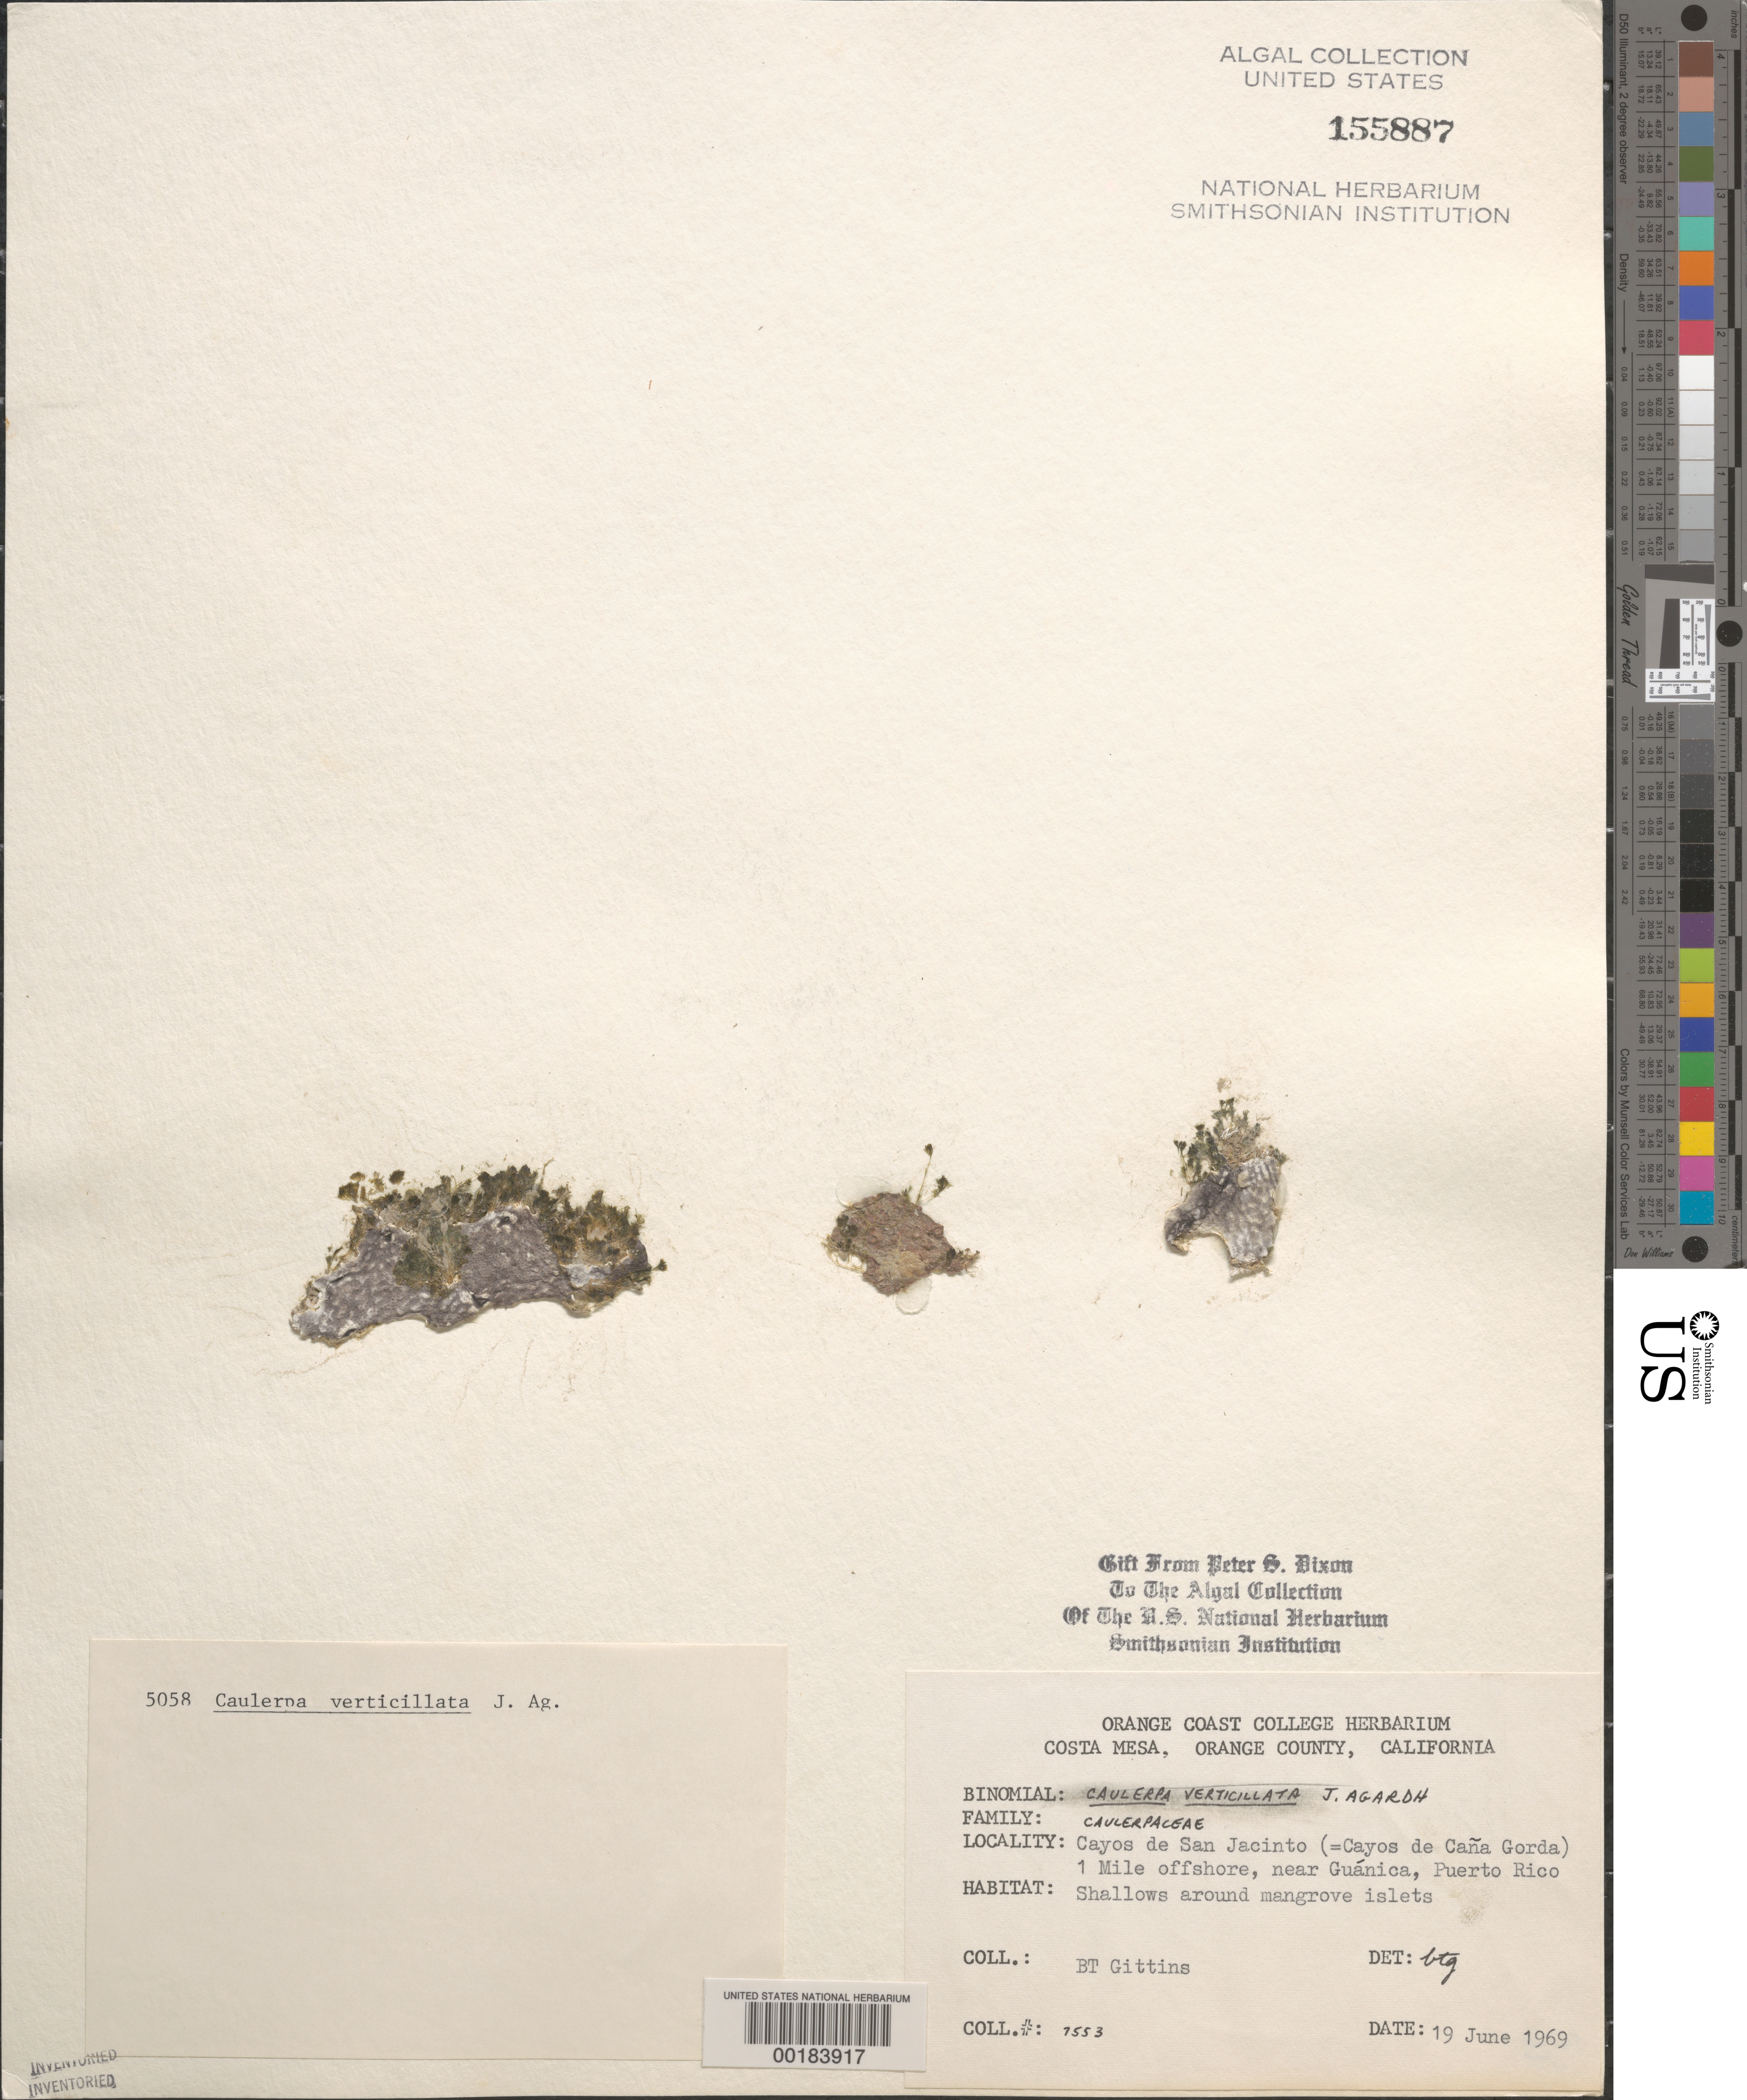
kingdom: Plantae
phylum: Chlorophyta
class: Ulvophyceae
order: Bryopsidales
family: Caulerpaceae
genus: Caulerpa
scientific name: Caulerpa verticillata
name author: J. Agardh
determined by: Gittins, B. T.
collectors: B. Gittins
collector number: BTG 7553 & PSD 5058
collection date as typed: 19 Jun 1969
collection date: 1969-06-19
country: Puerto Rico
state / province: Guanica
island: Cayos de San Jacinto (Cayos de Cana Gorda)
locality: Near Guanica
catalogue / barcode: US 155887